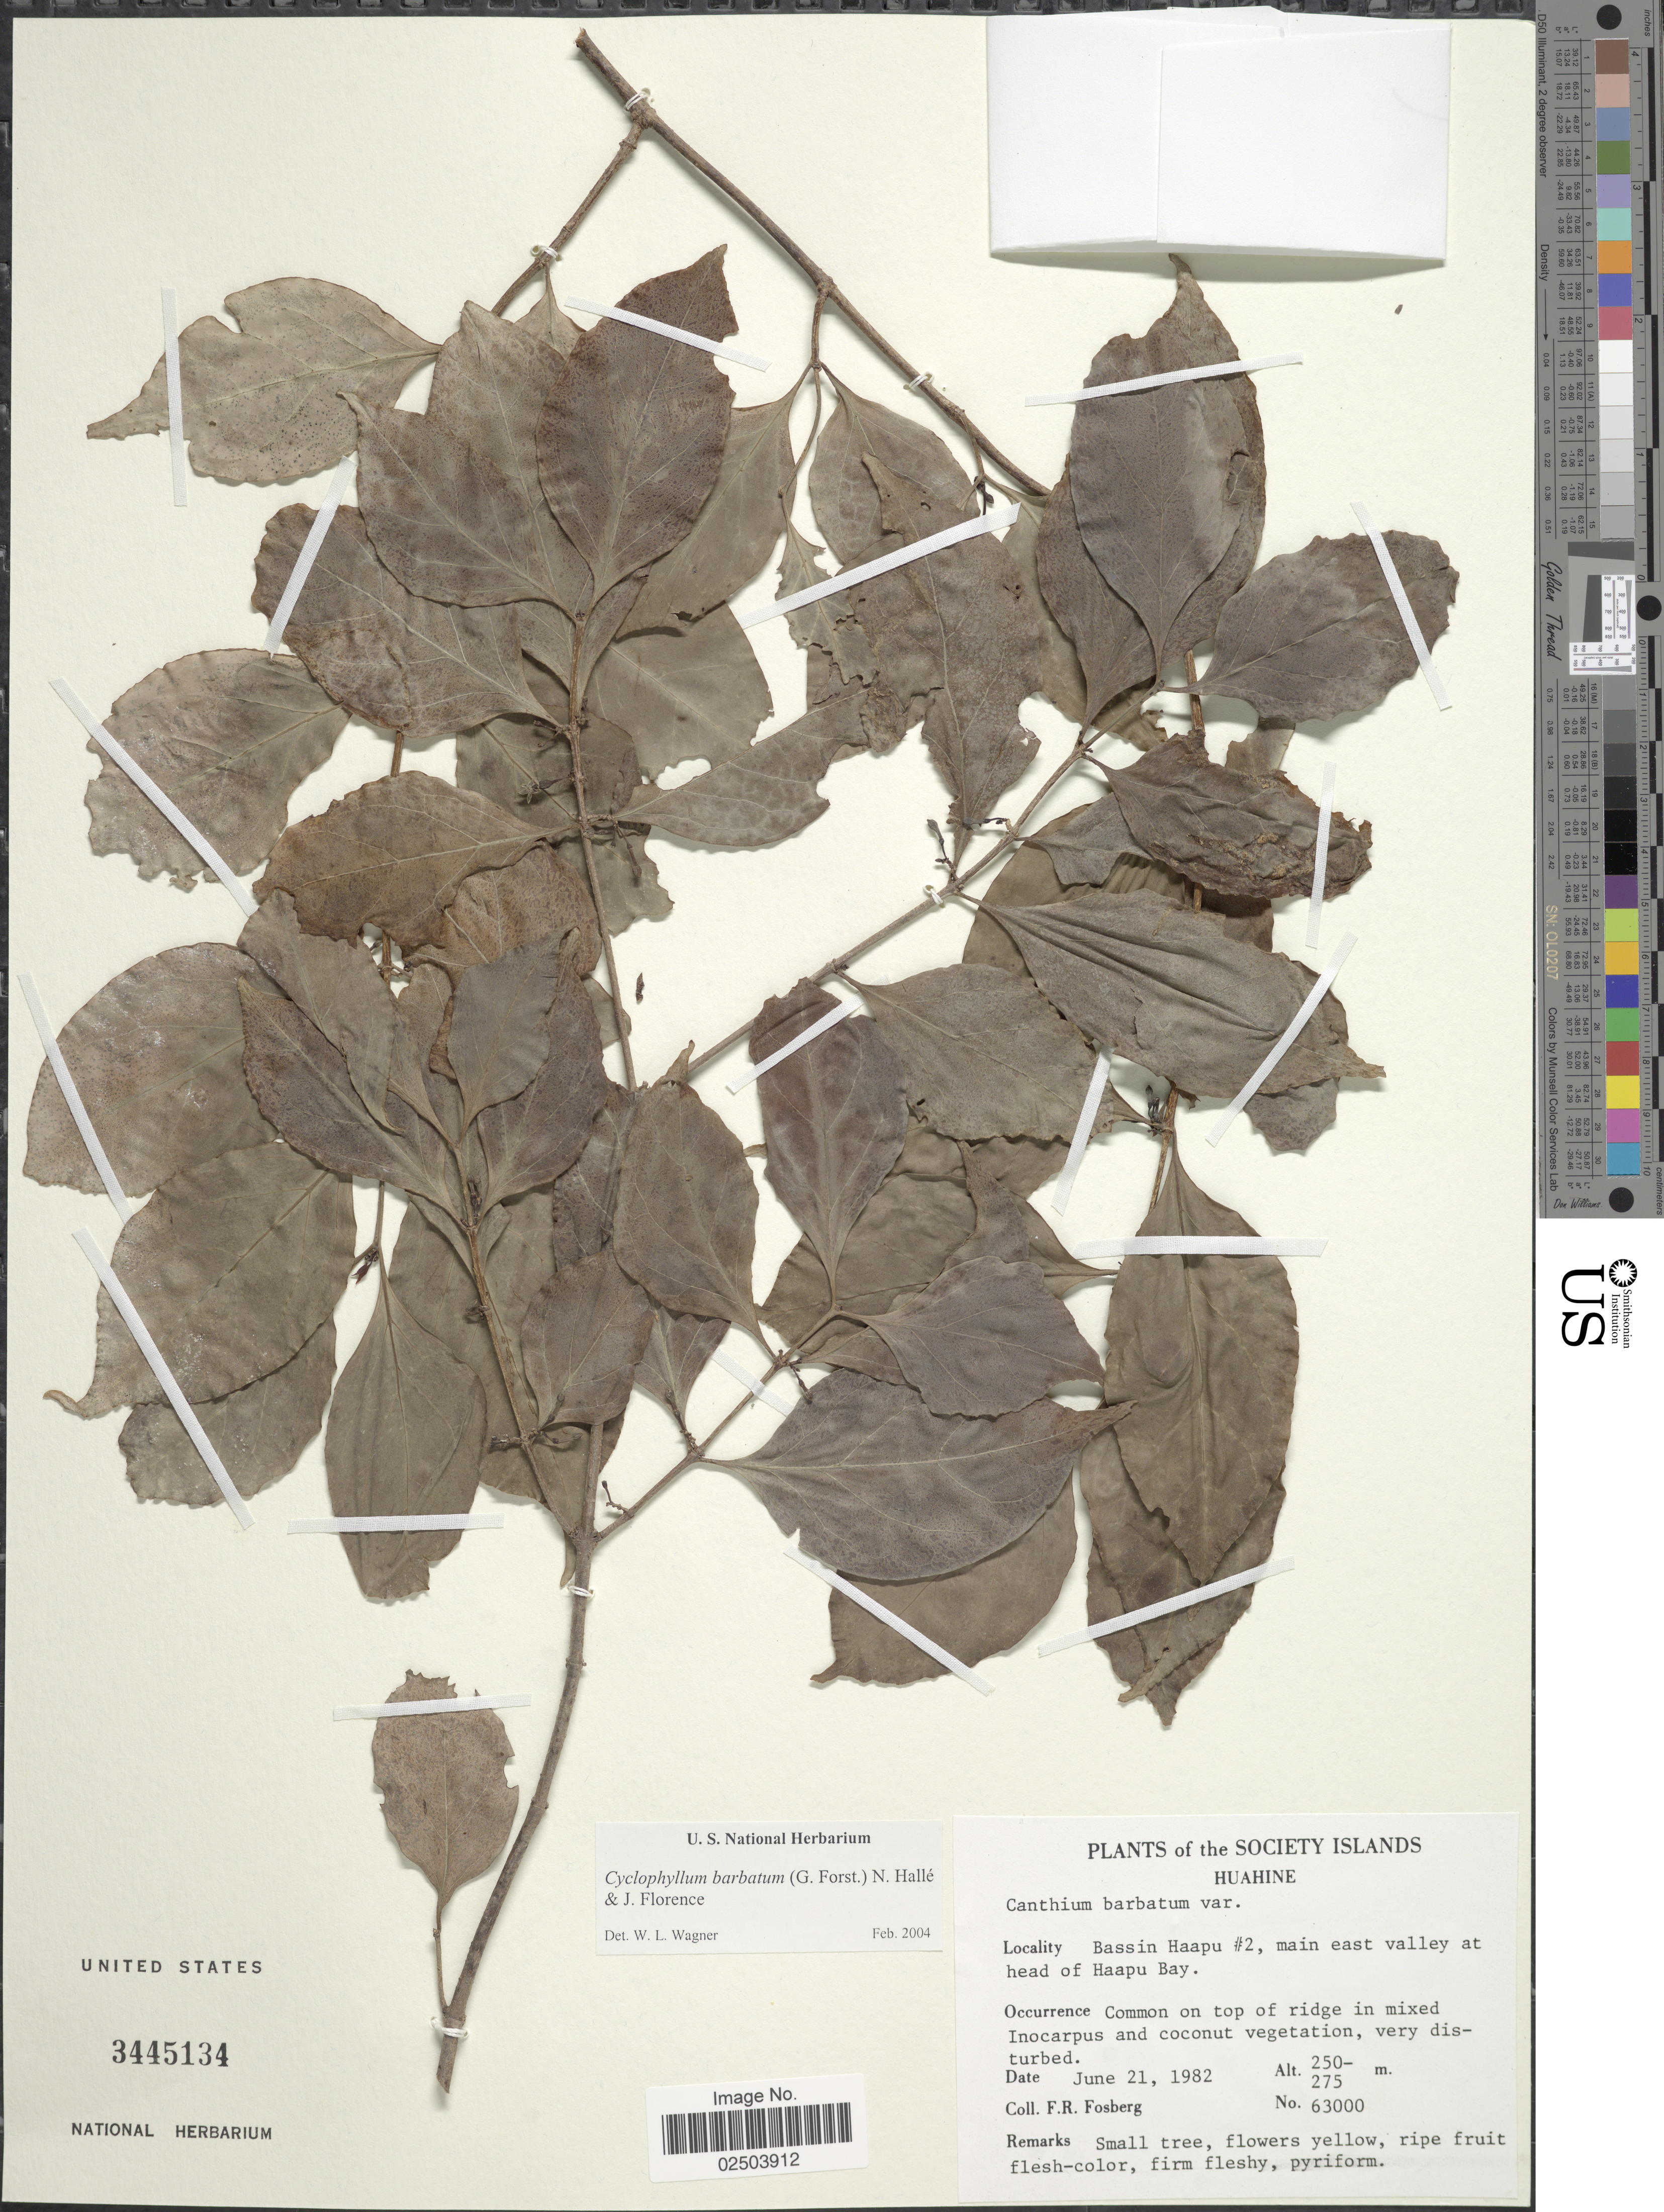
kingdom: Plantae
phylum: Tracheophyta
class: Magnoliopsida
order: Gentianales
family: Rubiaceae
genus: Cyclophyllum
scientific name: Cyclophyllum barbatum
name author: (G. Forst.) N. Hallé & J. Florence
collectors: F. R. Fosberg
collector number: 63000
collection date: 1982-06-21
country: French Polynesia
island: Huahine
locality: Society Islands, Huahine, Bassin Haapu #2, main east valley at head of Haapu Bay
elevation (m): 250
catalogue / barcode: US 3445134